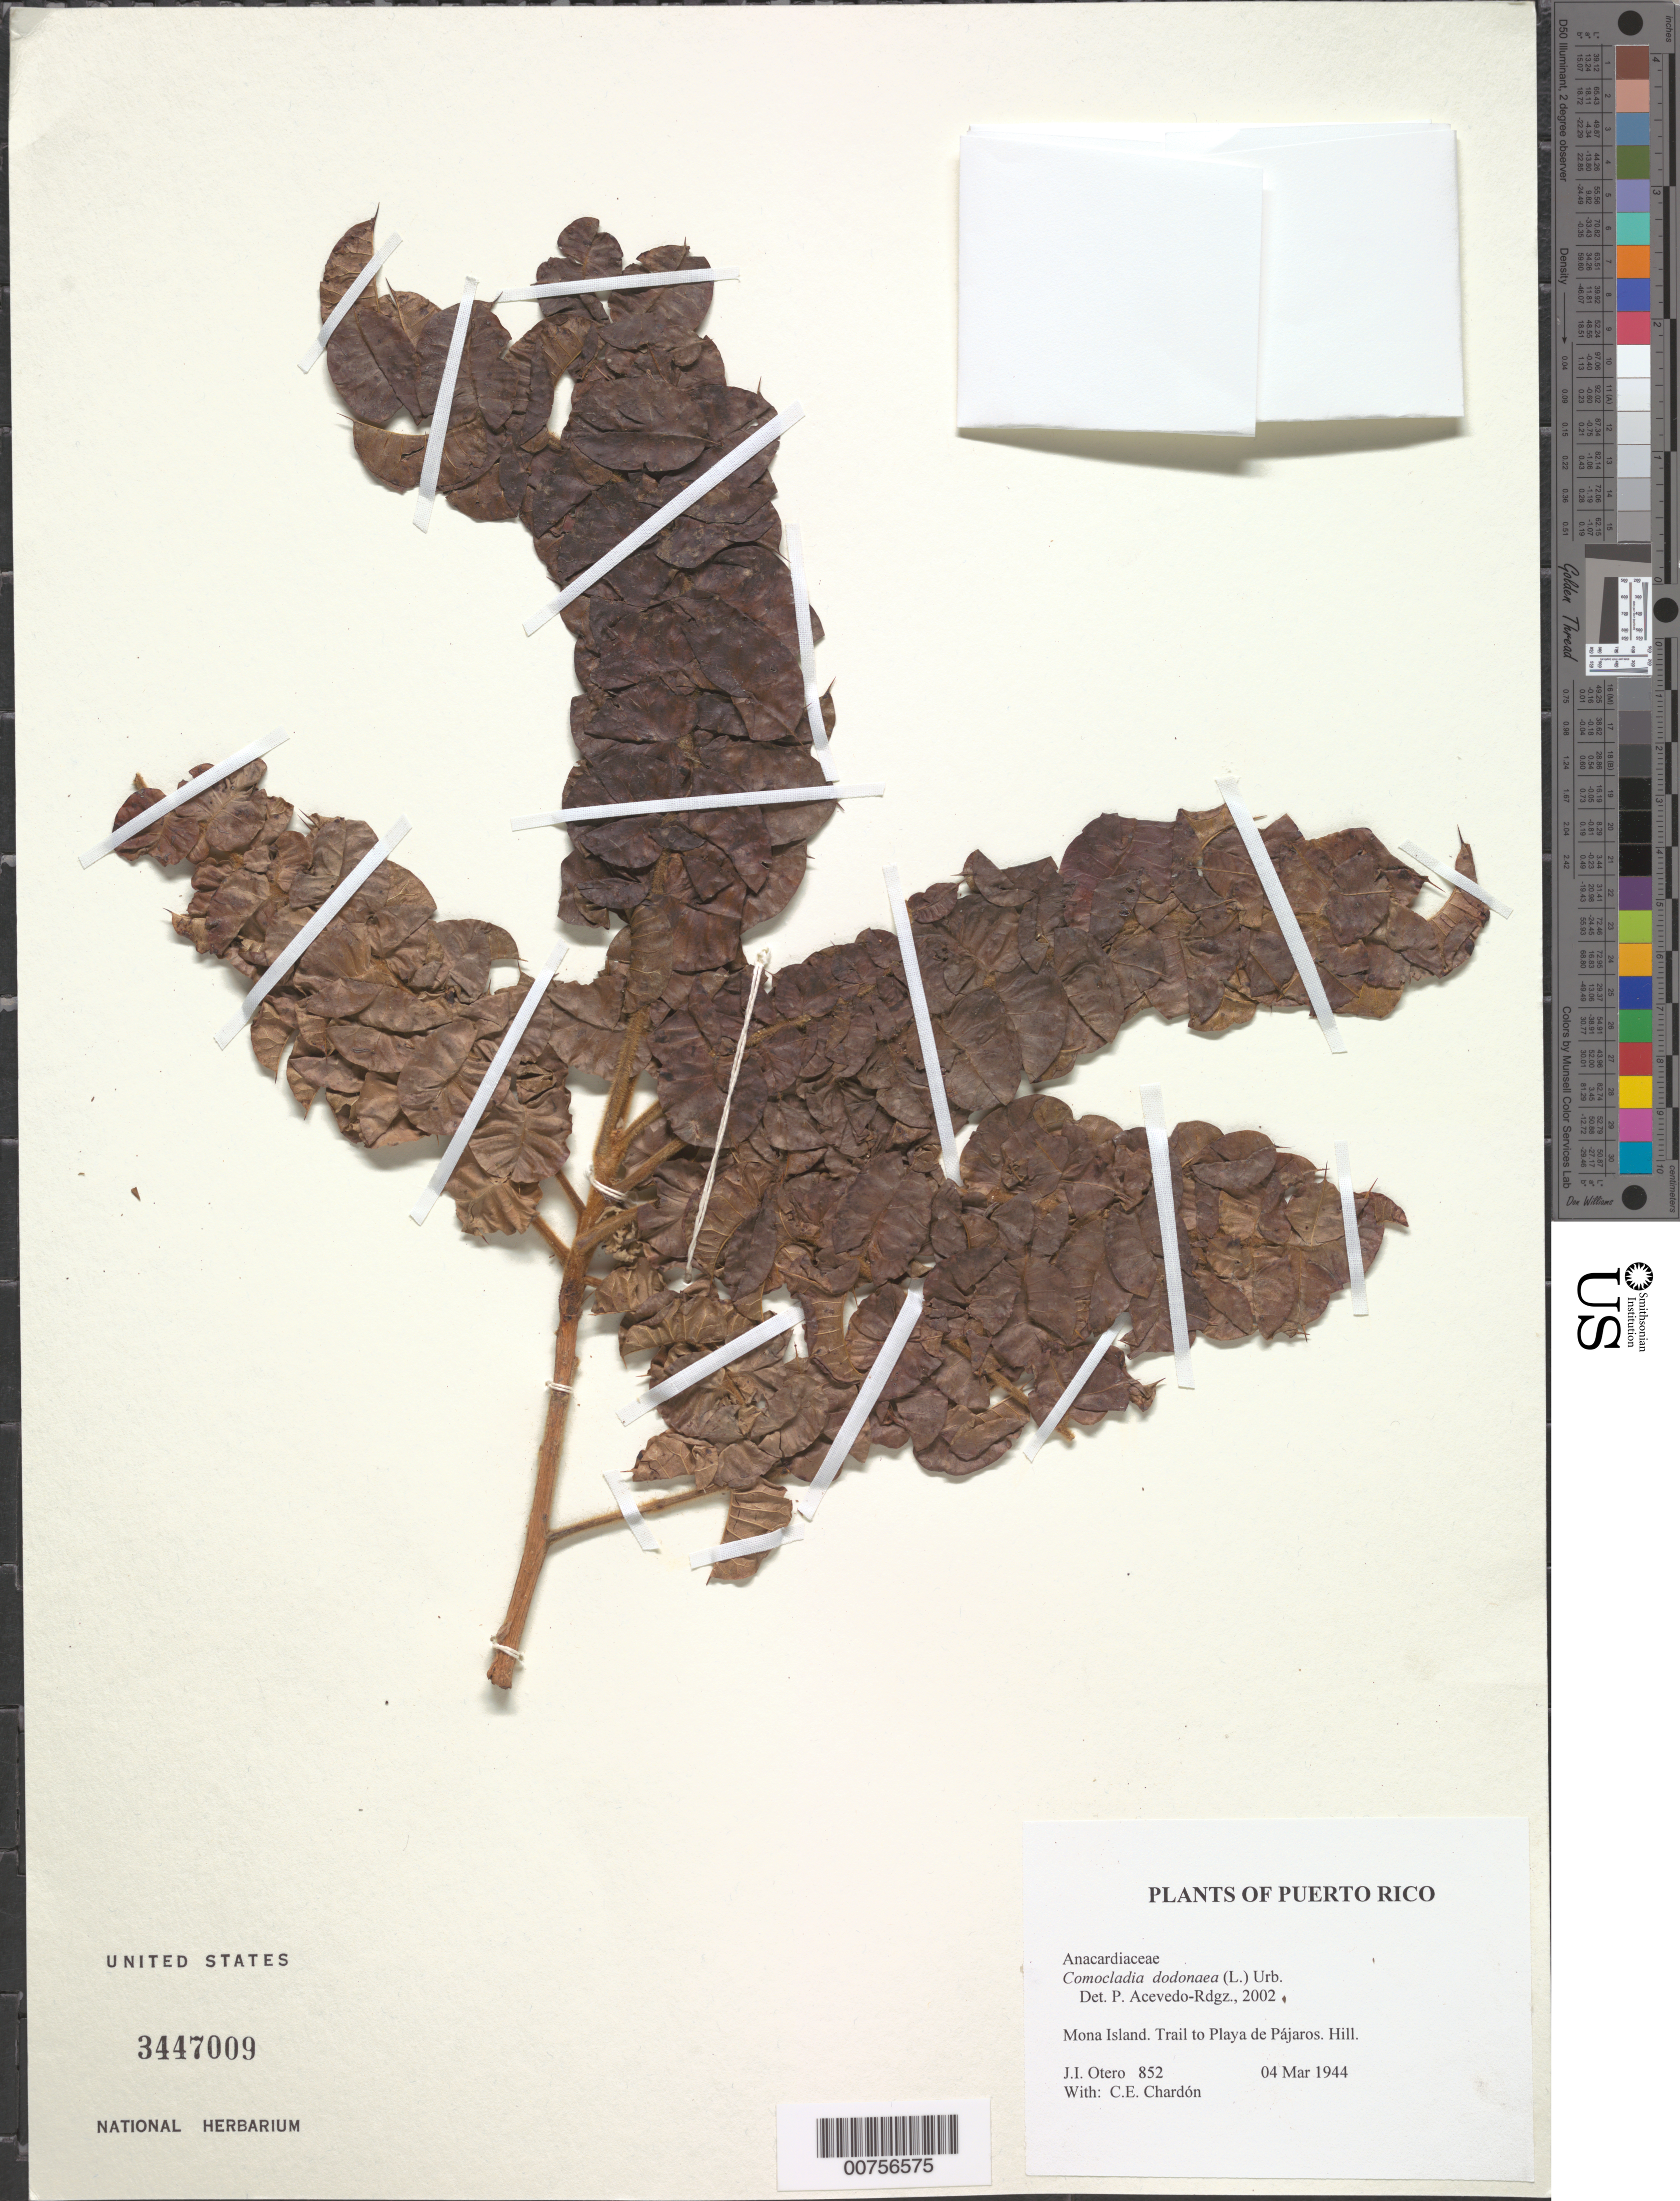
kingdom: Plantae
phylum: Tracheophyta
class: Magnoliopsida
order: Sapindales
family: Anacardiaceae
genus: Comocladia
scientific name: Comocladia dodonaea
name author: (L.) Urb.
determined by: Acevedo-Rodríguez, P., (BOT), Smithsonian Institution - National Museum of Natural History (UNITED STATES)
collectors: J. Otero & C. E. Chardón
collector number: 852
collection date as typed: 04 Mar 1944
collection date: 1944-03-04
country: Puerto Rico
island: Mona I.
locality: Trail to Playa de Pájaros. Hill.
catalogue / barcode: US 3447009